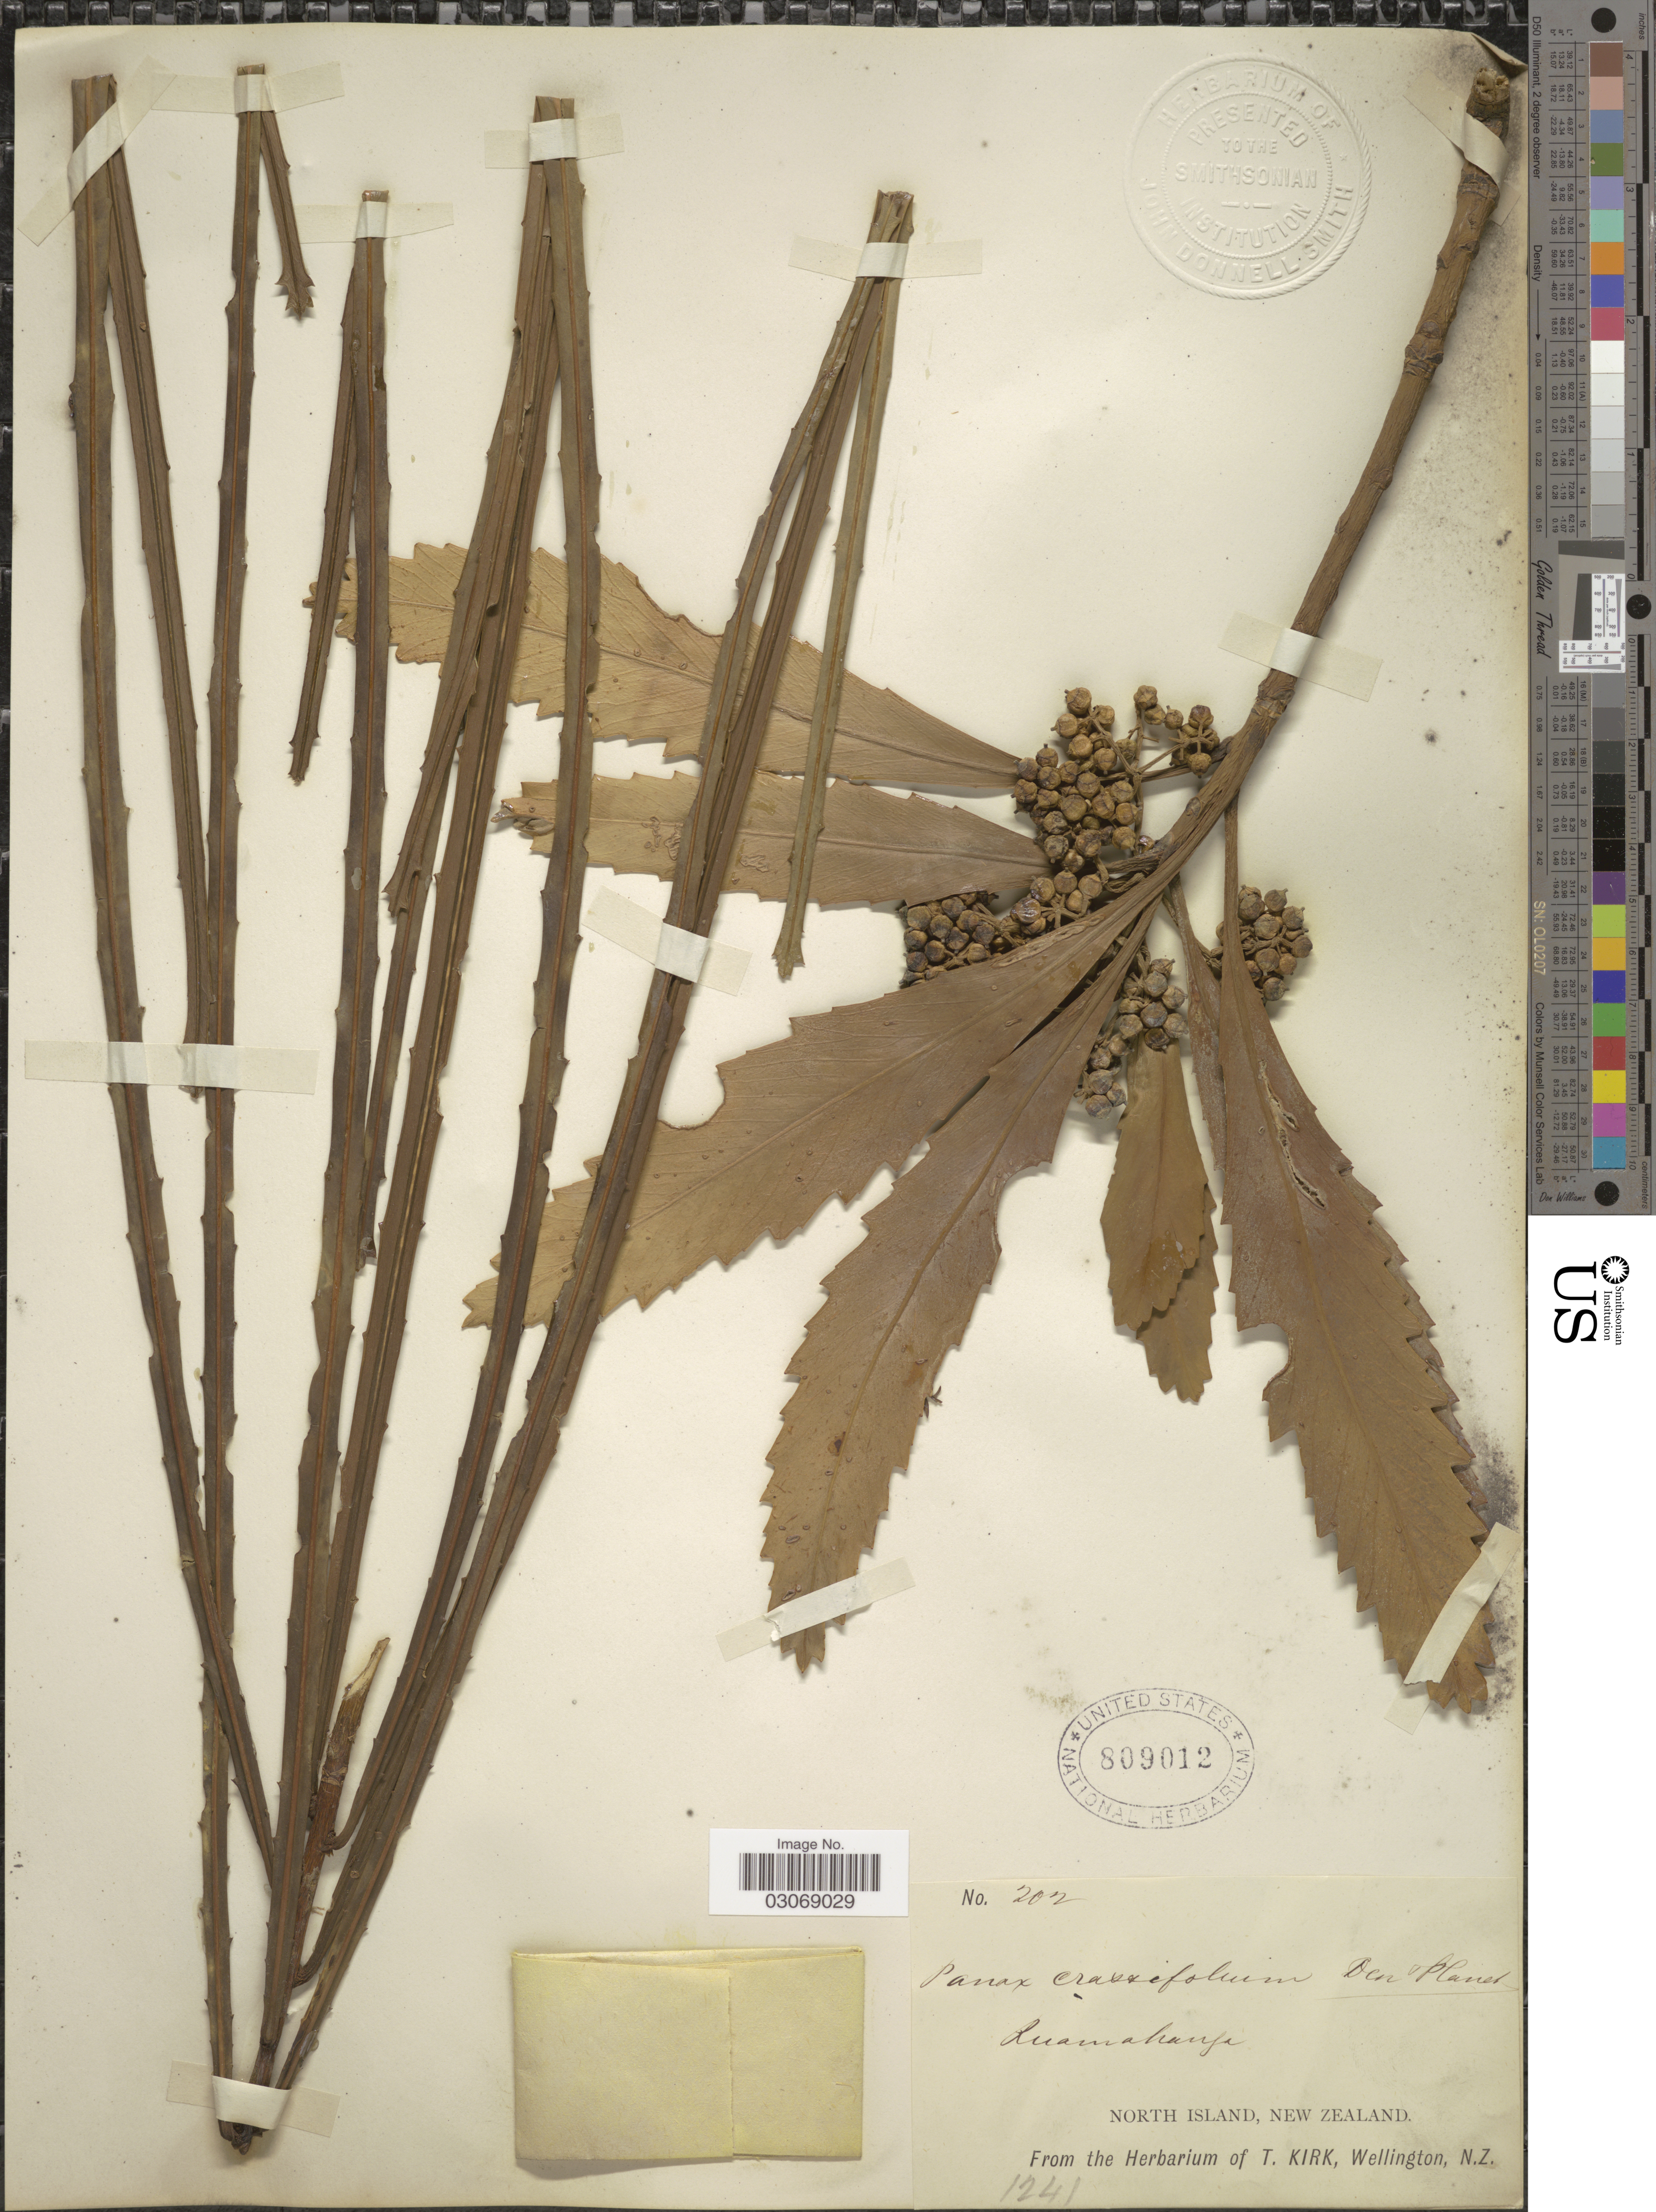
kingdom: Plantae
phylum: Tracheophyta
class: Magnoliopsida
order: Apiales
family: Araliaceae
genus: Pseudopanax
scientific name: Pseudopanax crassifolius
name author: (Sol. ex A. Cunn.) K. Koch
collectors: ex herb. T. Kirk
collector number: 202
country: New Zealand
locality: Ruamahanga. North Island.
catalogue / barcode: US 809012